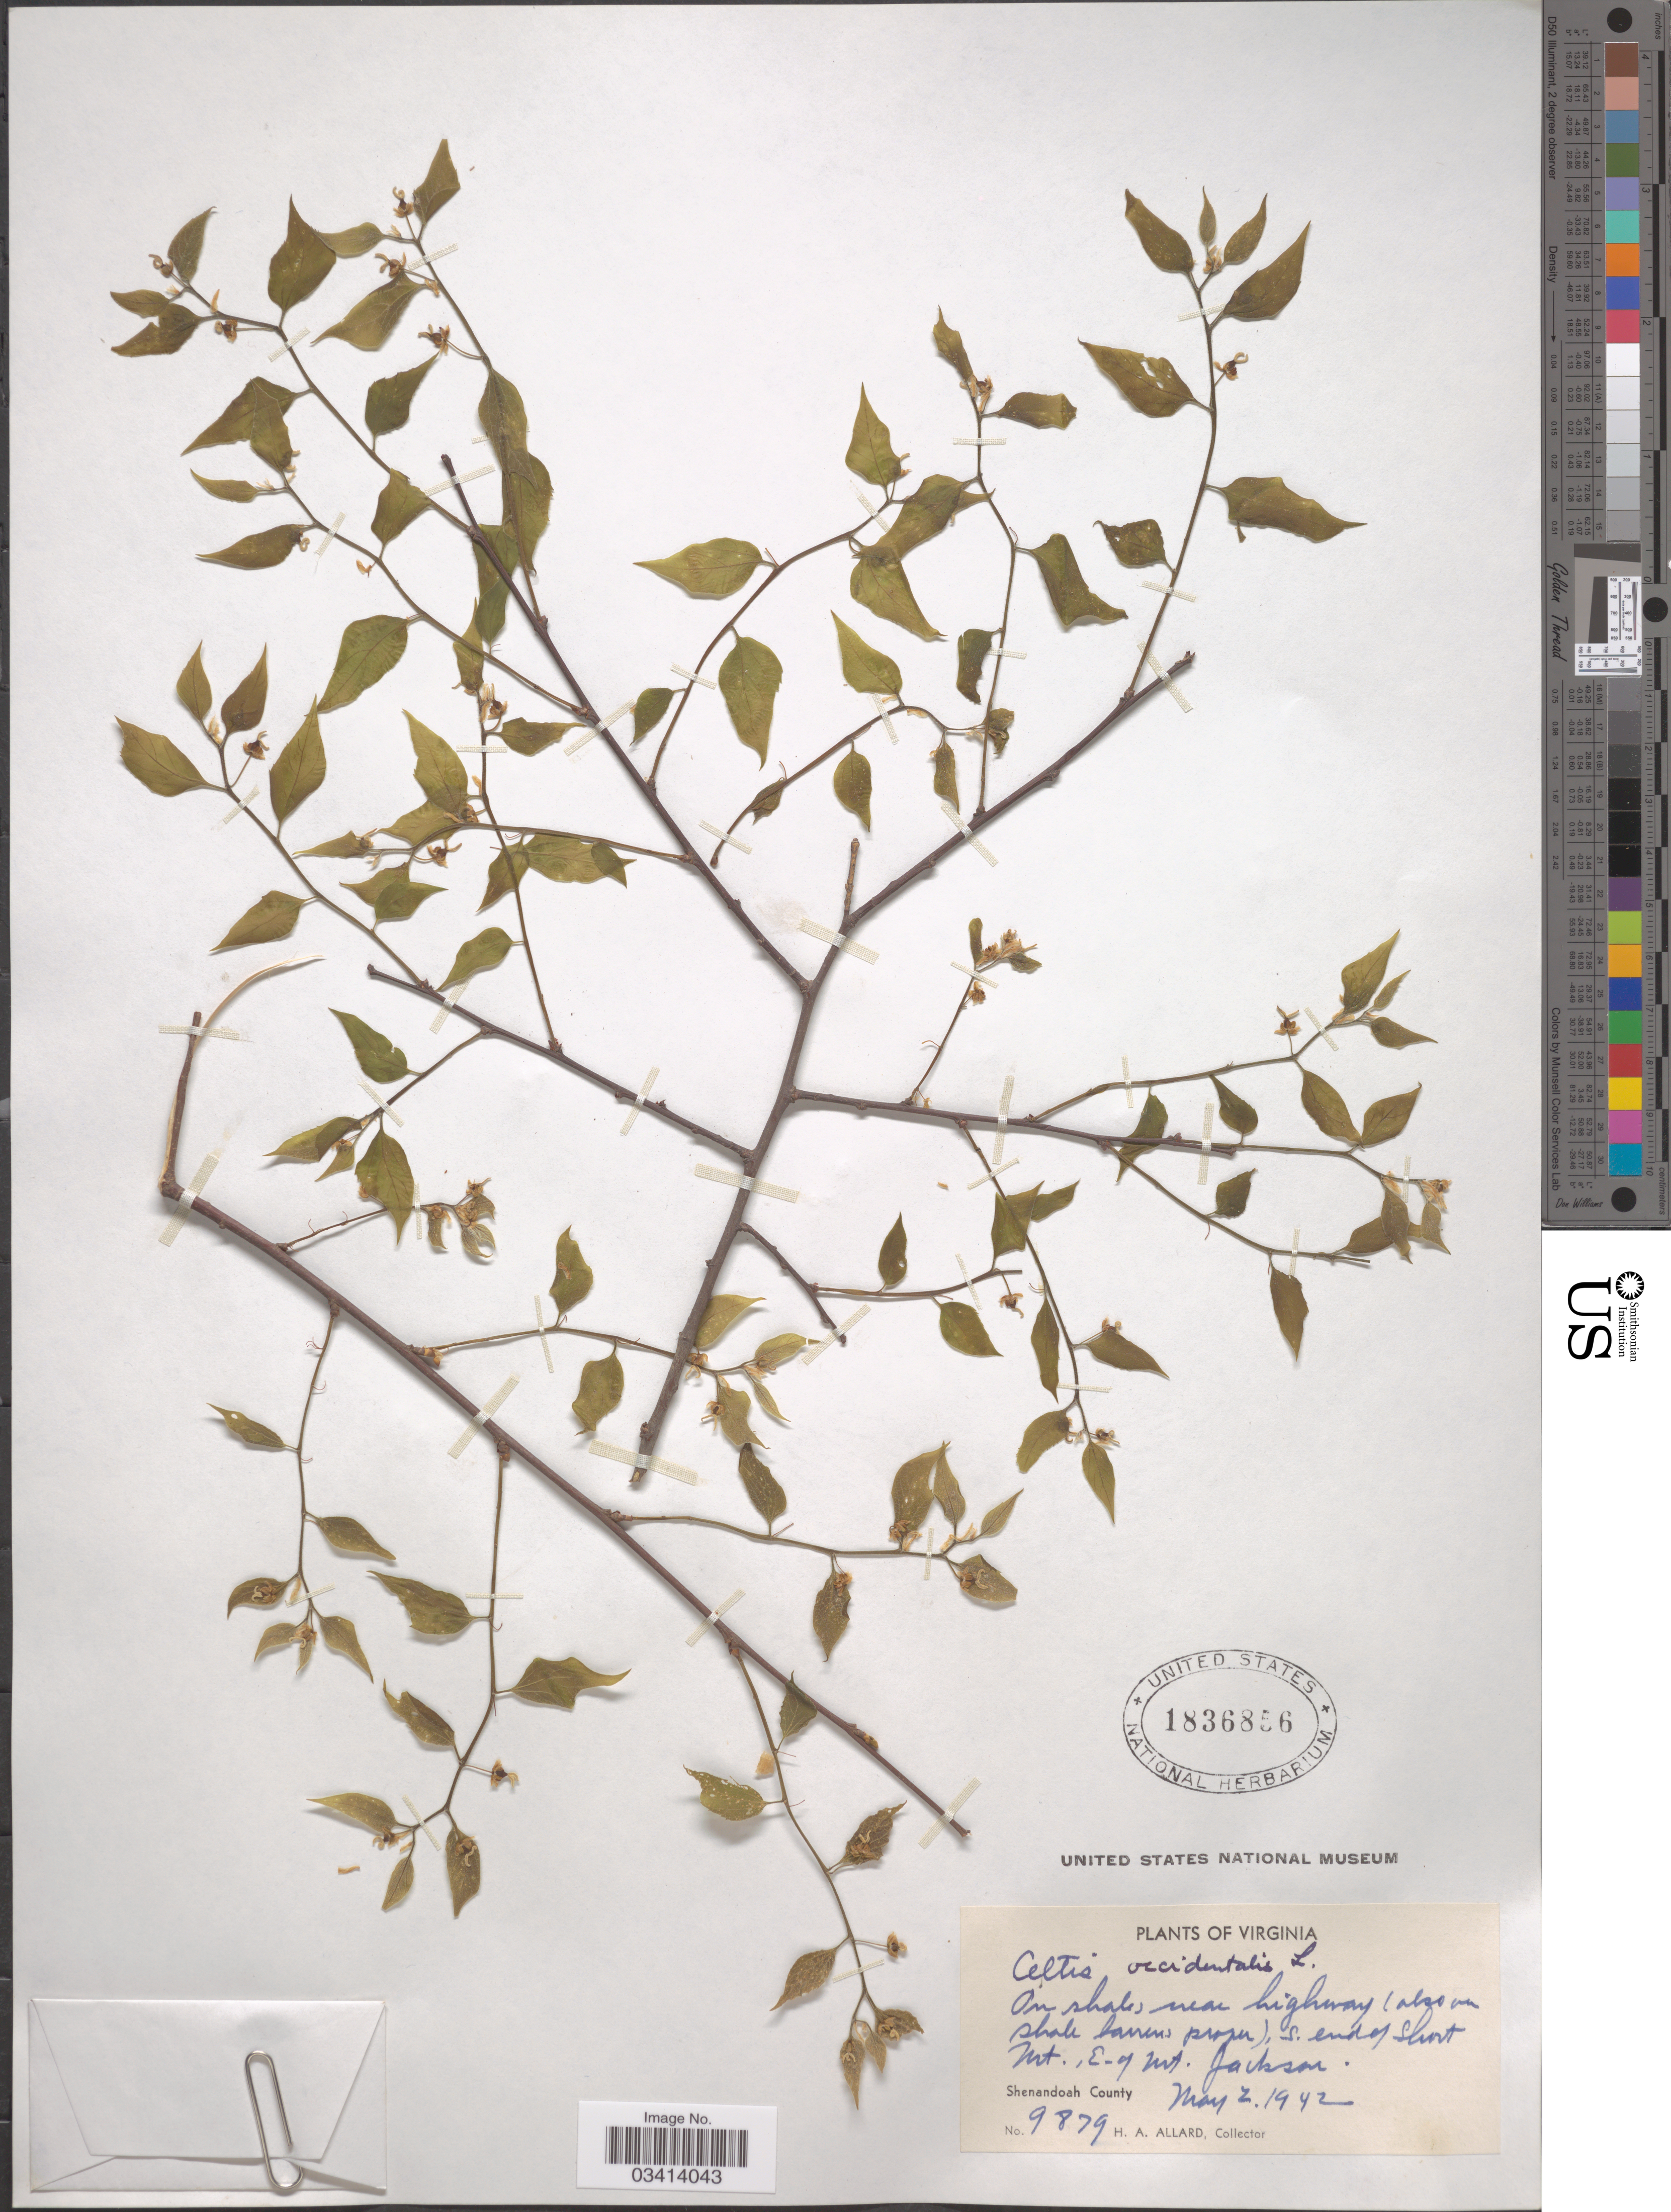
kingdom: Plantae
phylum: Tracheophyta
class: Magnoliopsida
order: Rosales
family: Cannabaceae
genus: Celtis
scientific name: Celtis occidentalis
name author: L.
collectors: H. A. Allard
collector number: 9879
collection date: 1942-05-02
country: United States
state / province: Virginia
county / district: Shenandoah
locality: S. end of Short Mt., E. of Mt. Jackson. Shenandoah County.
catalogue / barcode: US 1836856